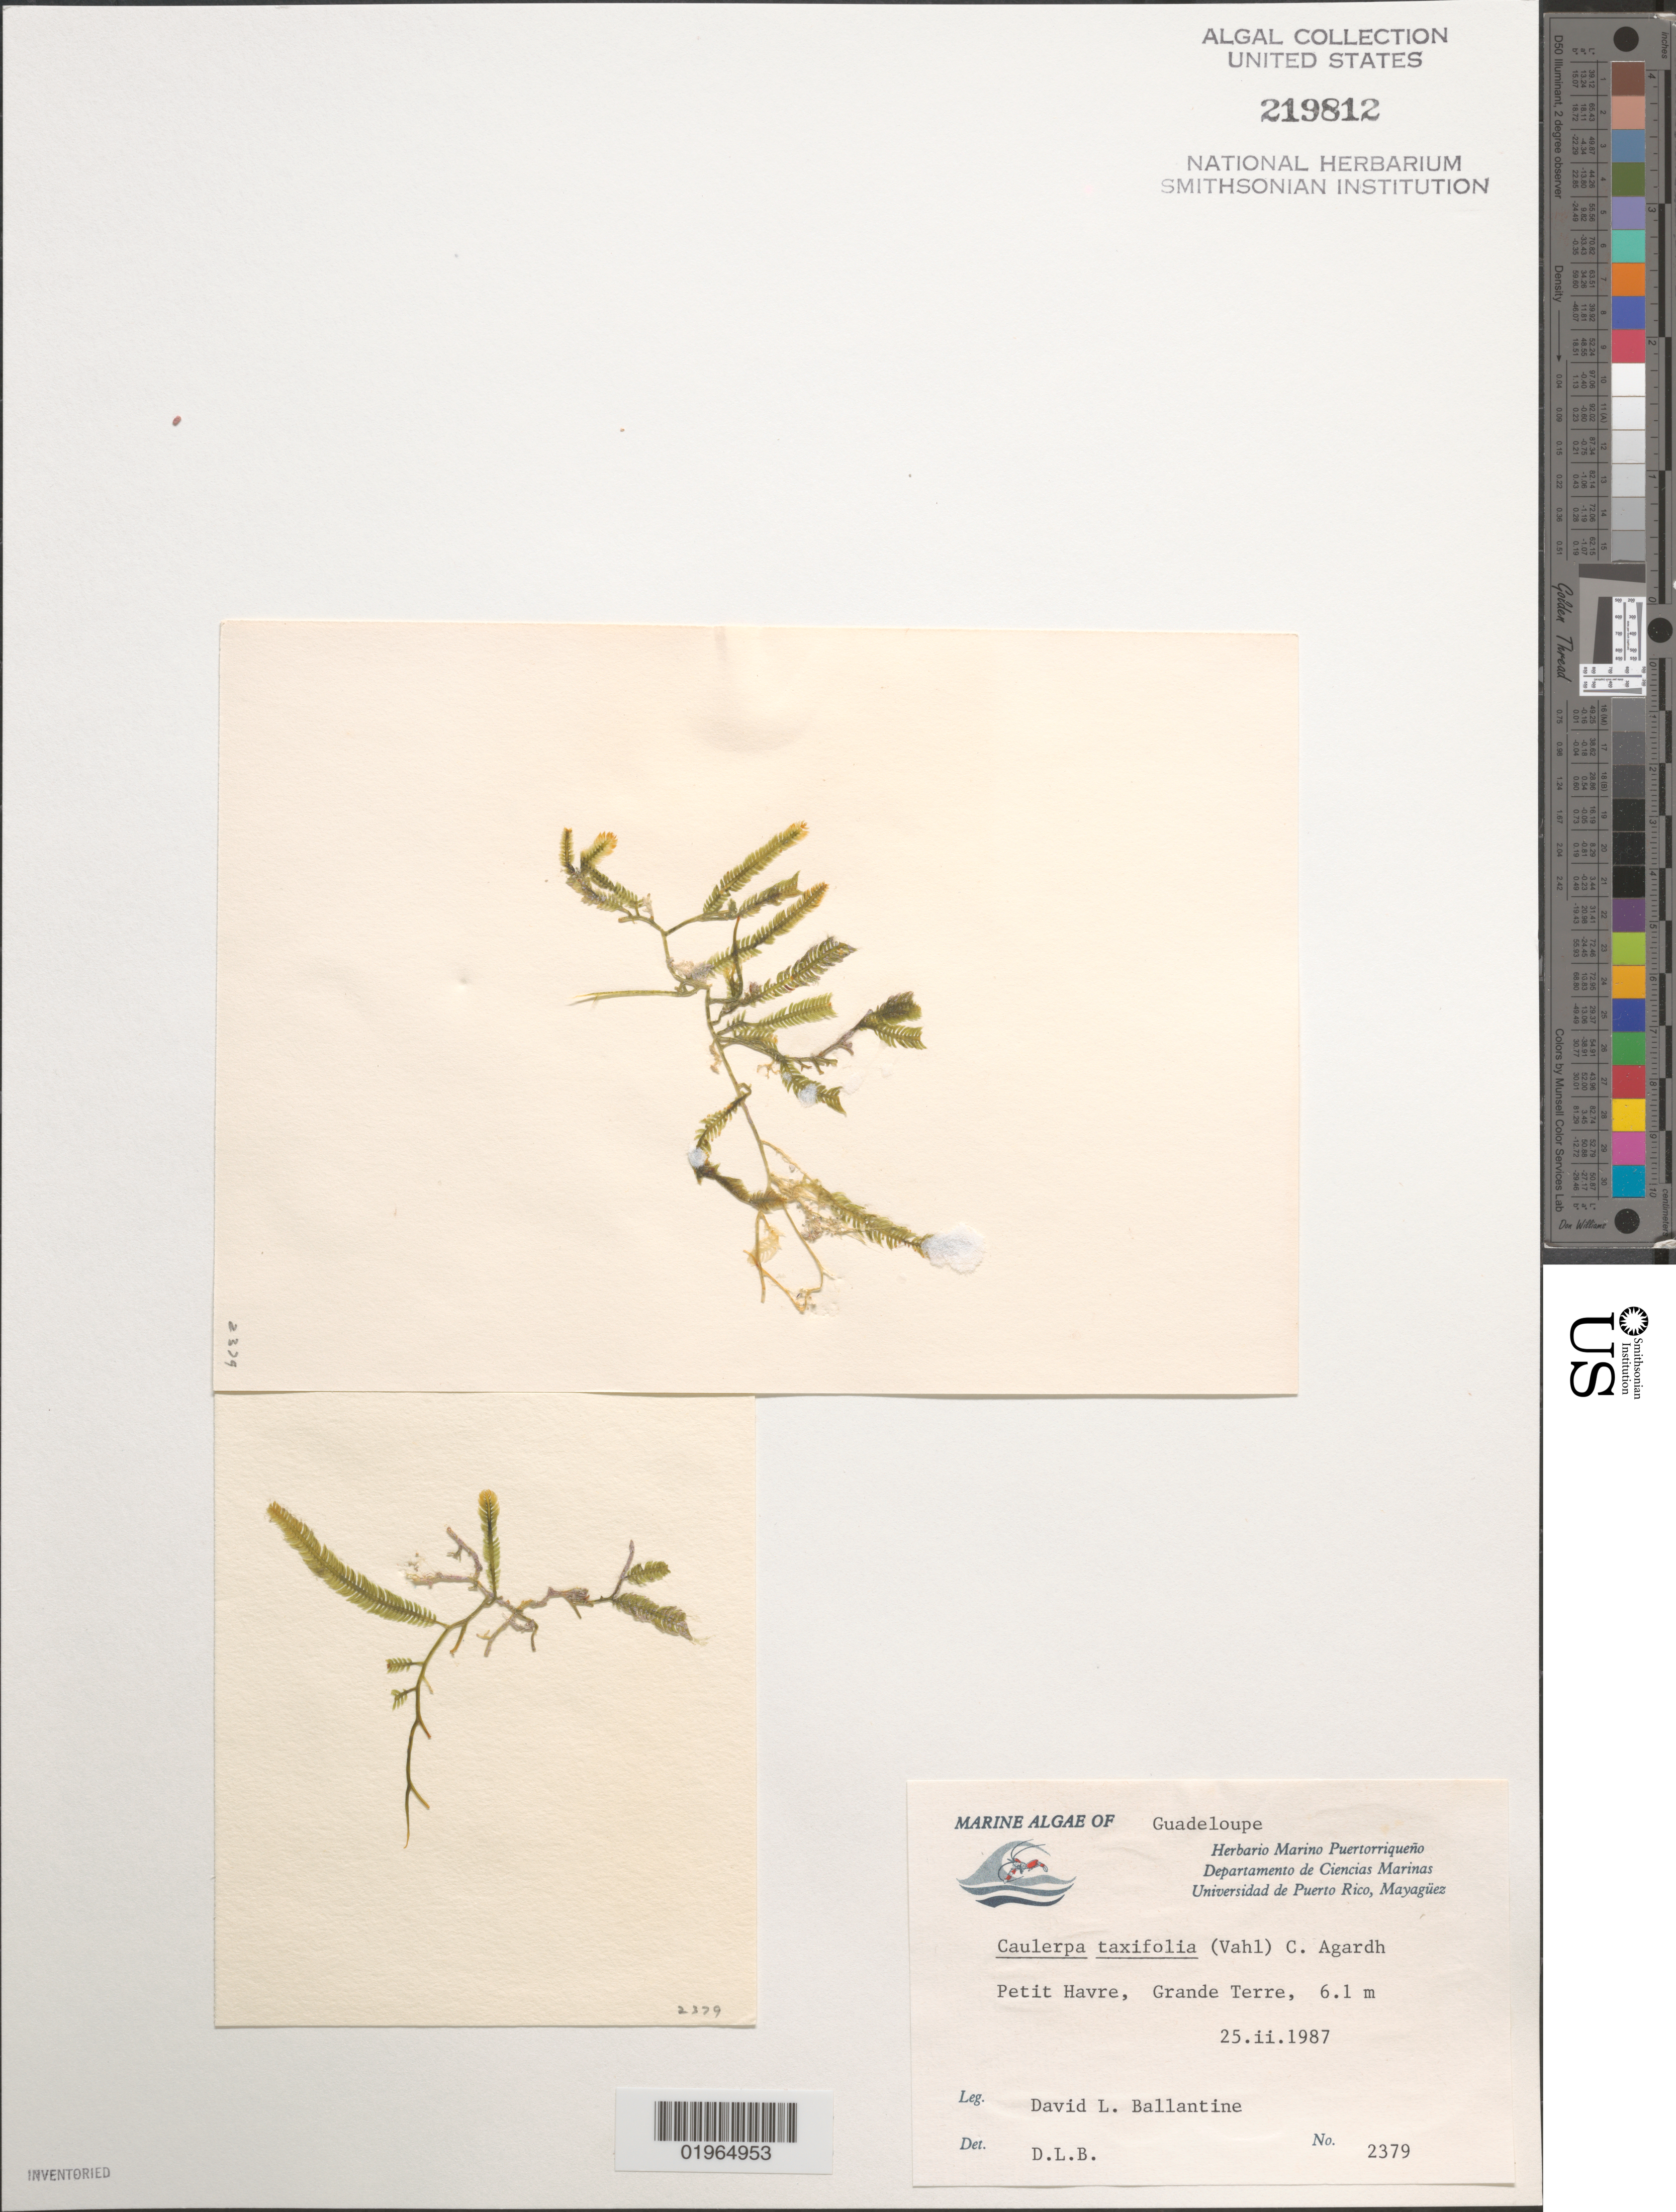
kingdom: Plantae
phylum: Chlorophyta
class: Ulvophyceae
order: Bryopsidales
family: Caulerpaceae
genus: Caulerpa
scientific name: Caulerpa taxifolia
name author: (M. Vahl) C. Agardh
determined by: Ballantine, D. L.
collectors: D.L. Ballantine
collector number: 2379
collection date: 1987-02-25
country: Guadeloupe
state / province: Grande Terre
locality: Petit Havre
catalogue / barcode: US 219812